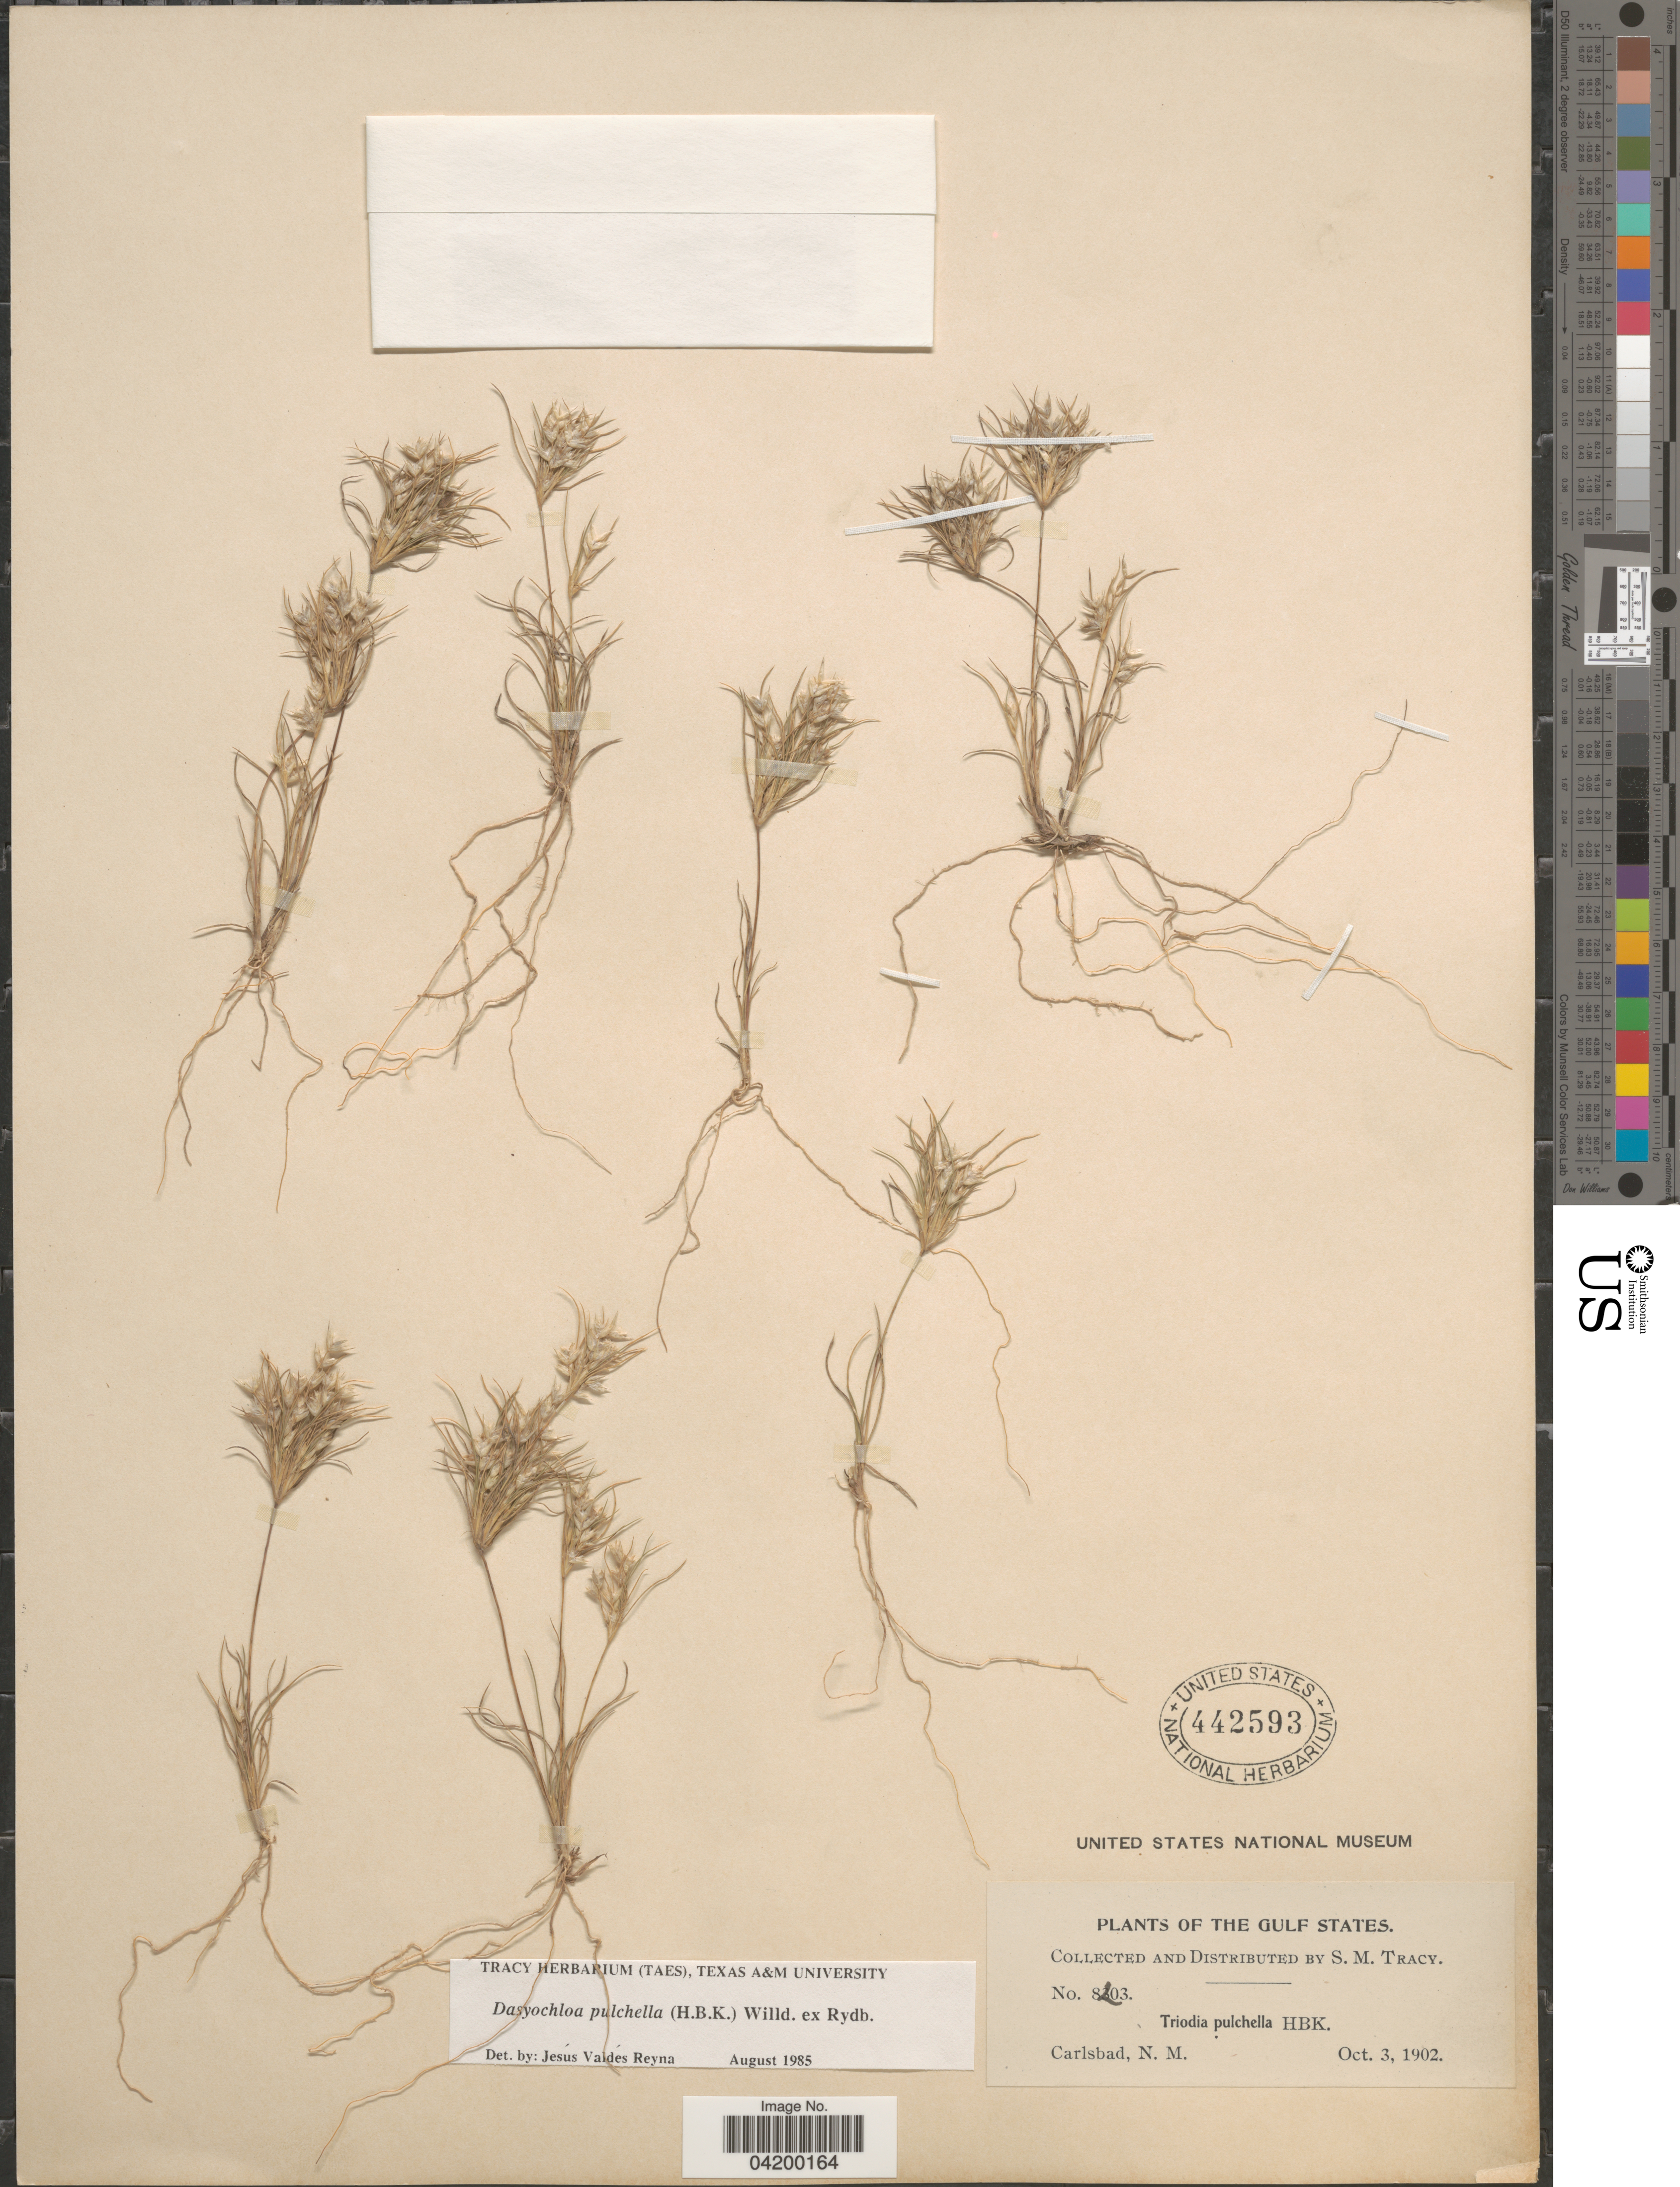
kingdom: Plantae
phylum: Tracheophyta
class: Liliopsida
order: Poales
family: Poaceae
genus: Dasyochloa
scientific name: Dasyochloa pulchella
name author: (Kunth) Willd. ex Rydb.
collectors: S. M. Tracy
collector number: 8203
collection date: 1902-10-03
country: United States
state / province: New Mexico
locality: Gulf States. Carlsbad.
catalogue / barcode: US 442593